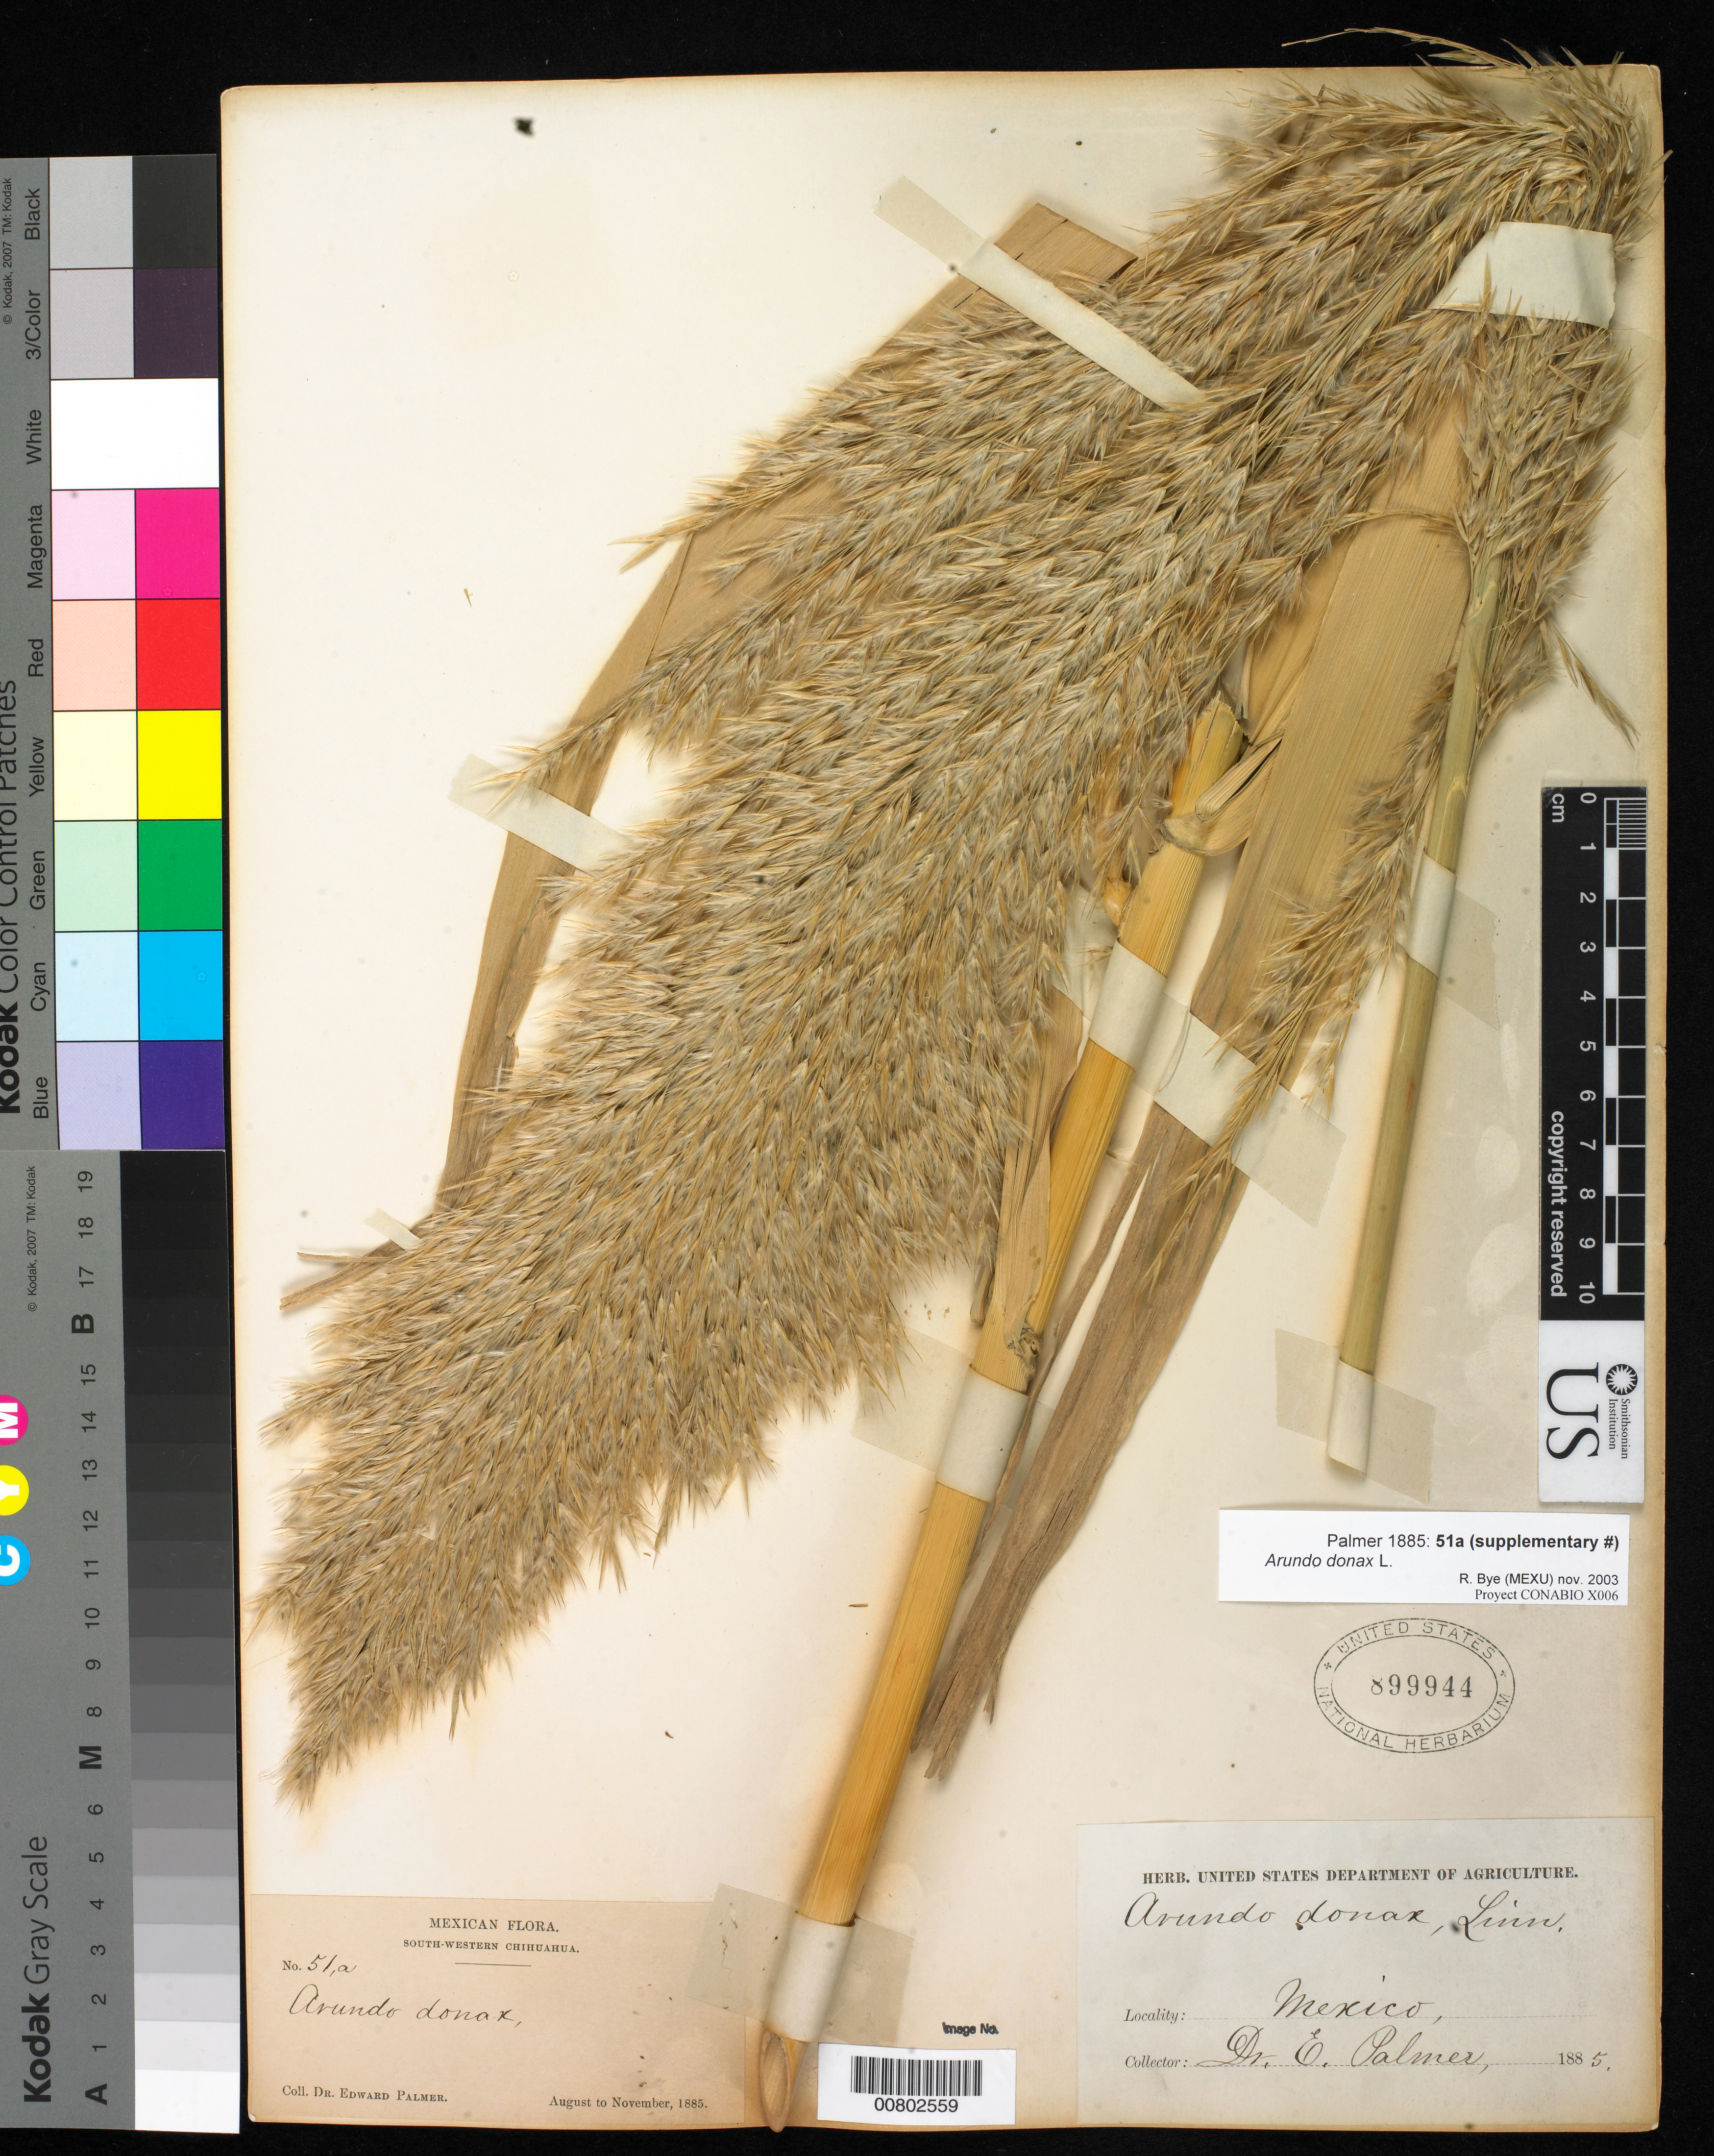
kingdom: Plantae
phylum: Tracheophyta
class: Liliopsida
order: Poales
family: Poaceae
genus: Arundo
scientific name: Arundo donax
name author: L.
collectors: E. Palmer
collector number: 51a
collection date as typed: Aug 1885 to -- Nov 1885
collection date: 1885-08/1885-11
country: Mexico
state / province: Chihuahua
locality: SW Chihuahua.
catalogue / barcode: US 899944